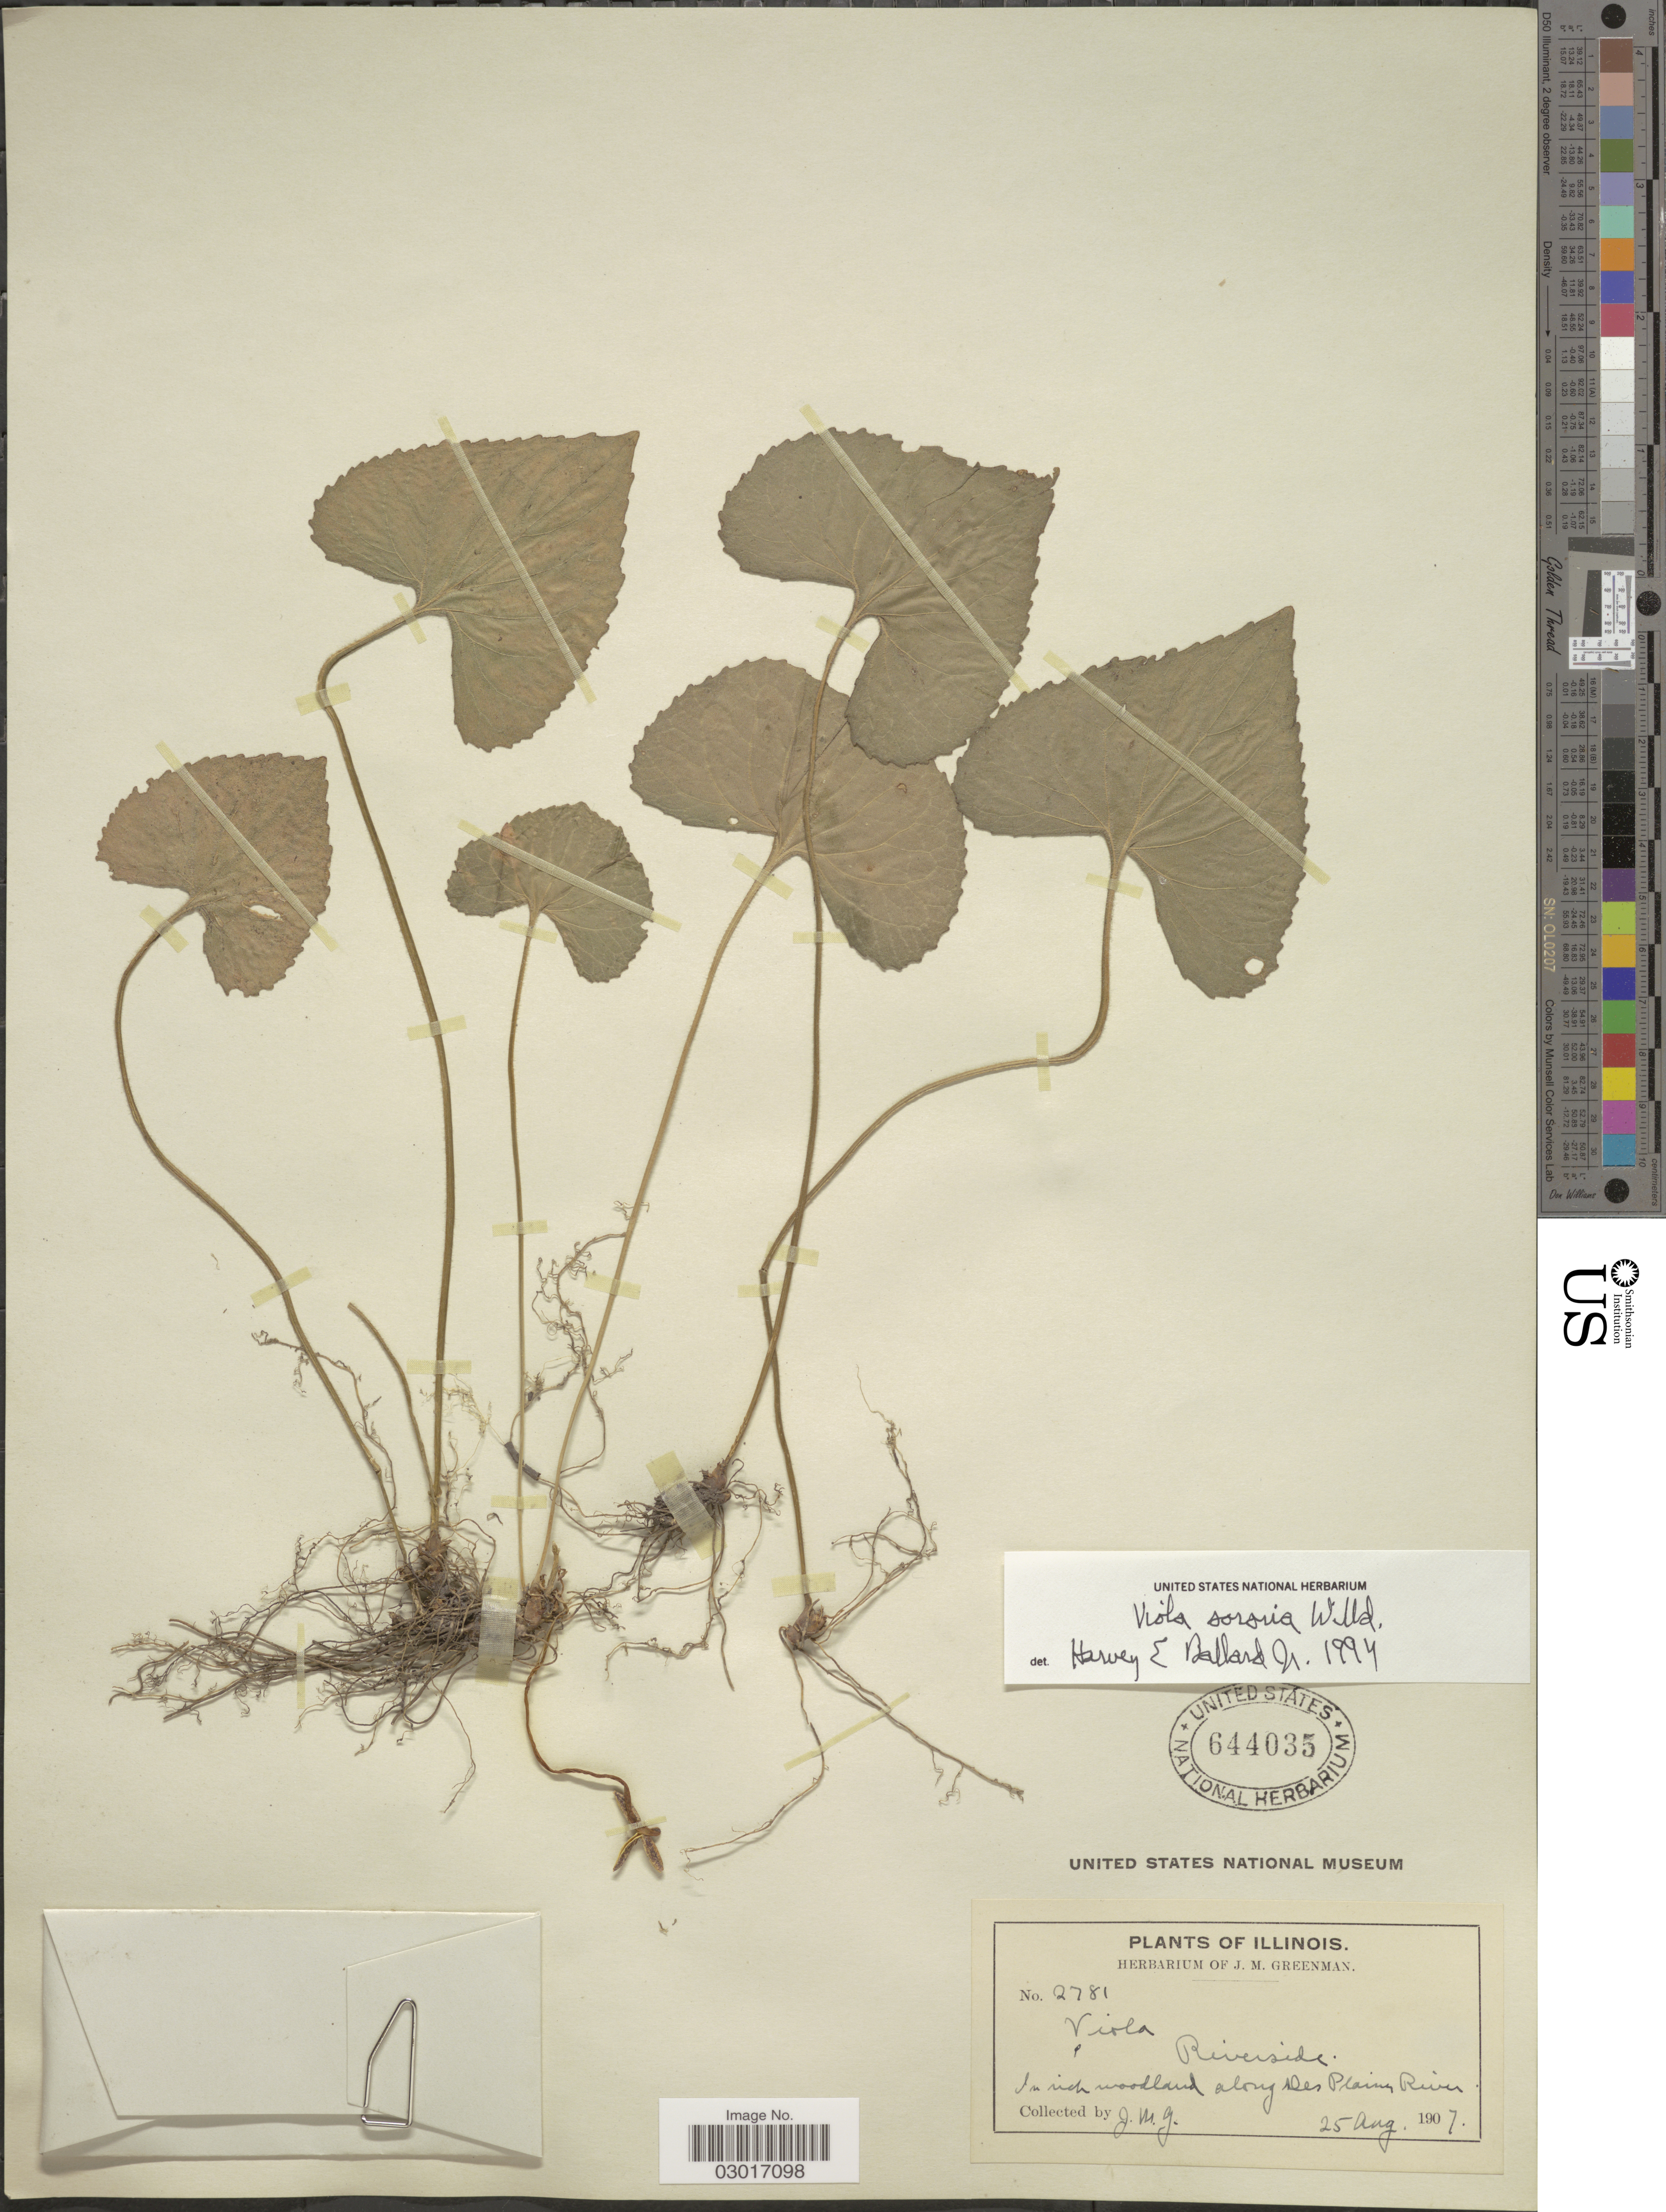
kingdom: Plantae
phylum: Tracheophyta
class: Magnoliopsida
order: Malpighiales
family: Violaceae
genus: Viola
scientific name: Viola sororia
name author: Willd.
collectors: J. M. Greenman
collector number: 2781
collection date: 1907-08-25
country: United States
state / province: Illinois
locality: In rich woodland along Des Plaines River.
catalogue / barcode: US 644035